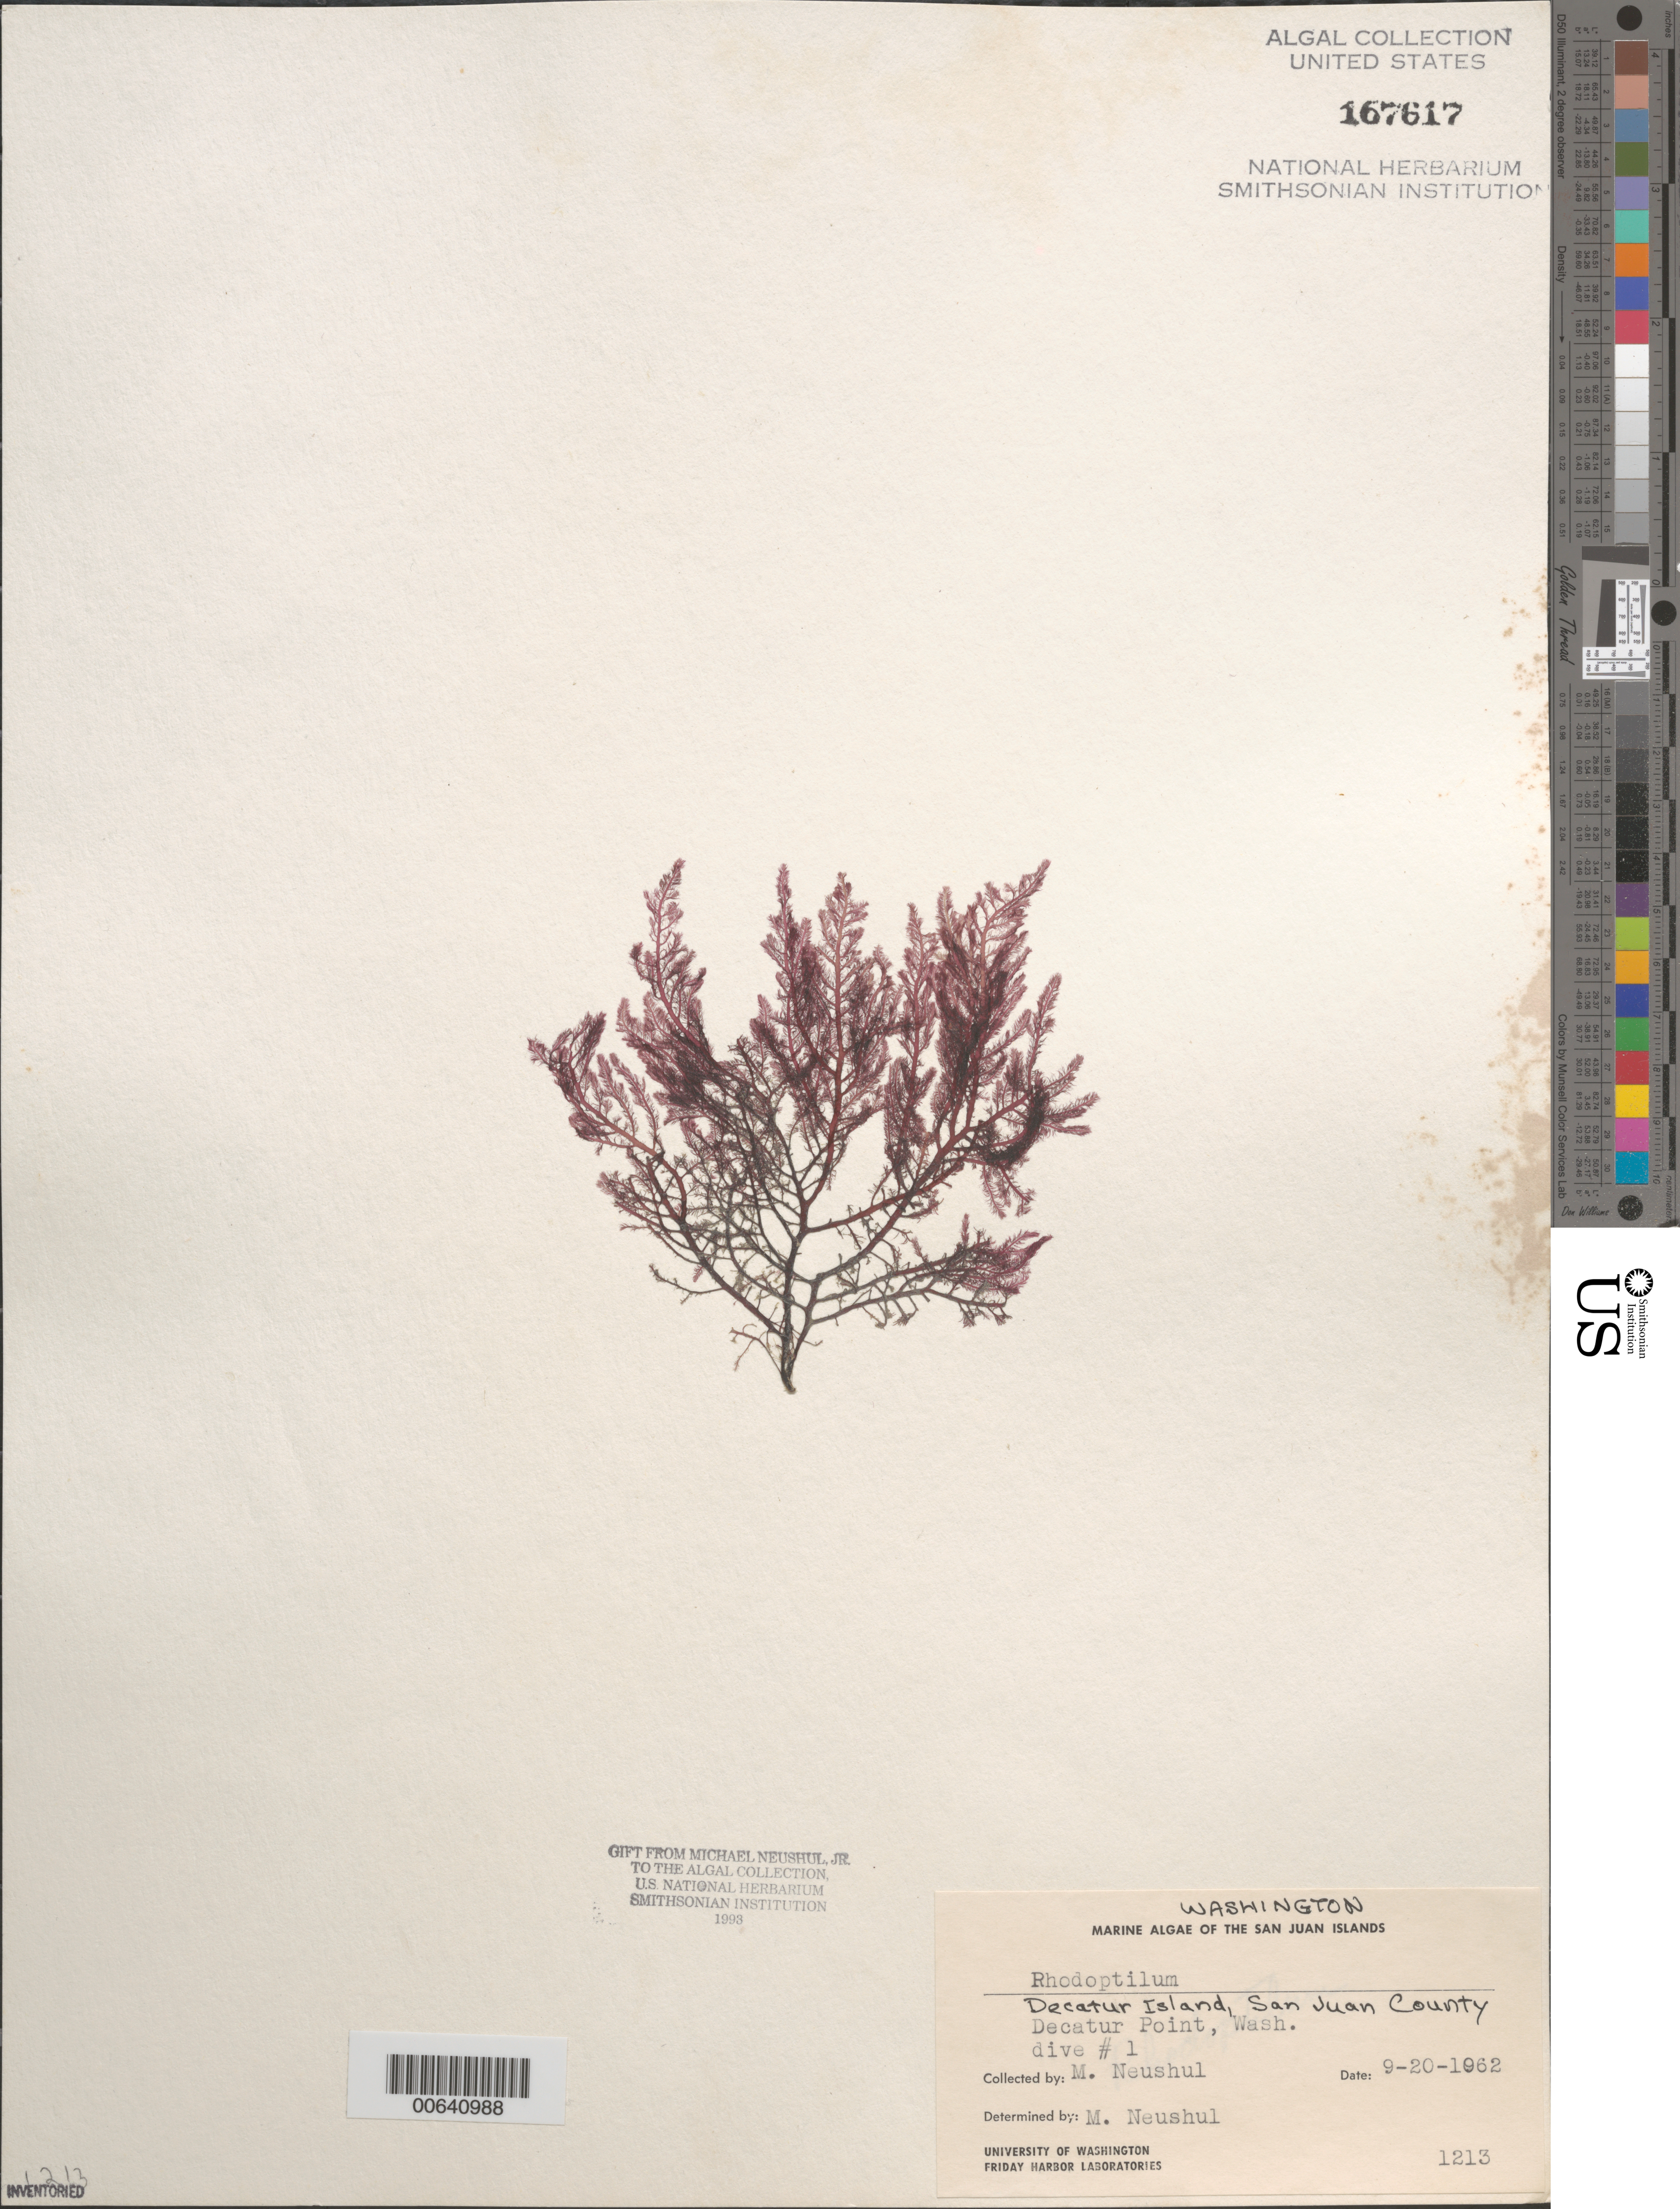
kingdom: Plantae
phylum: Rhodophyta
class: Florideophyceae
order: Ceramiales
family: Dasyaceae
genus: Rhodoptilum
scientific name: Rhodoptilum sp.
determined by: Neushul, M.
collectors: M. Neushul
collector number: Neushul 1213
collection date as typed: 20 Sep 1962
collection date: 1962-09-20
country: United States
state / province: Washington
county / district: San Juan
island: Decatur Island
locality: Decatur Point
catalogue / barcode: US 167617